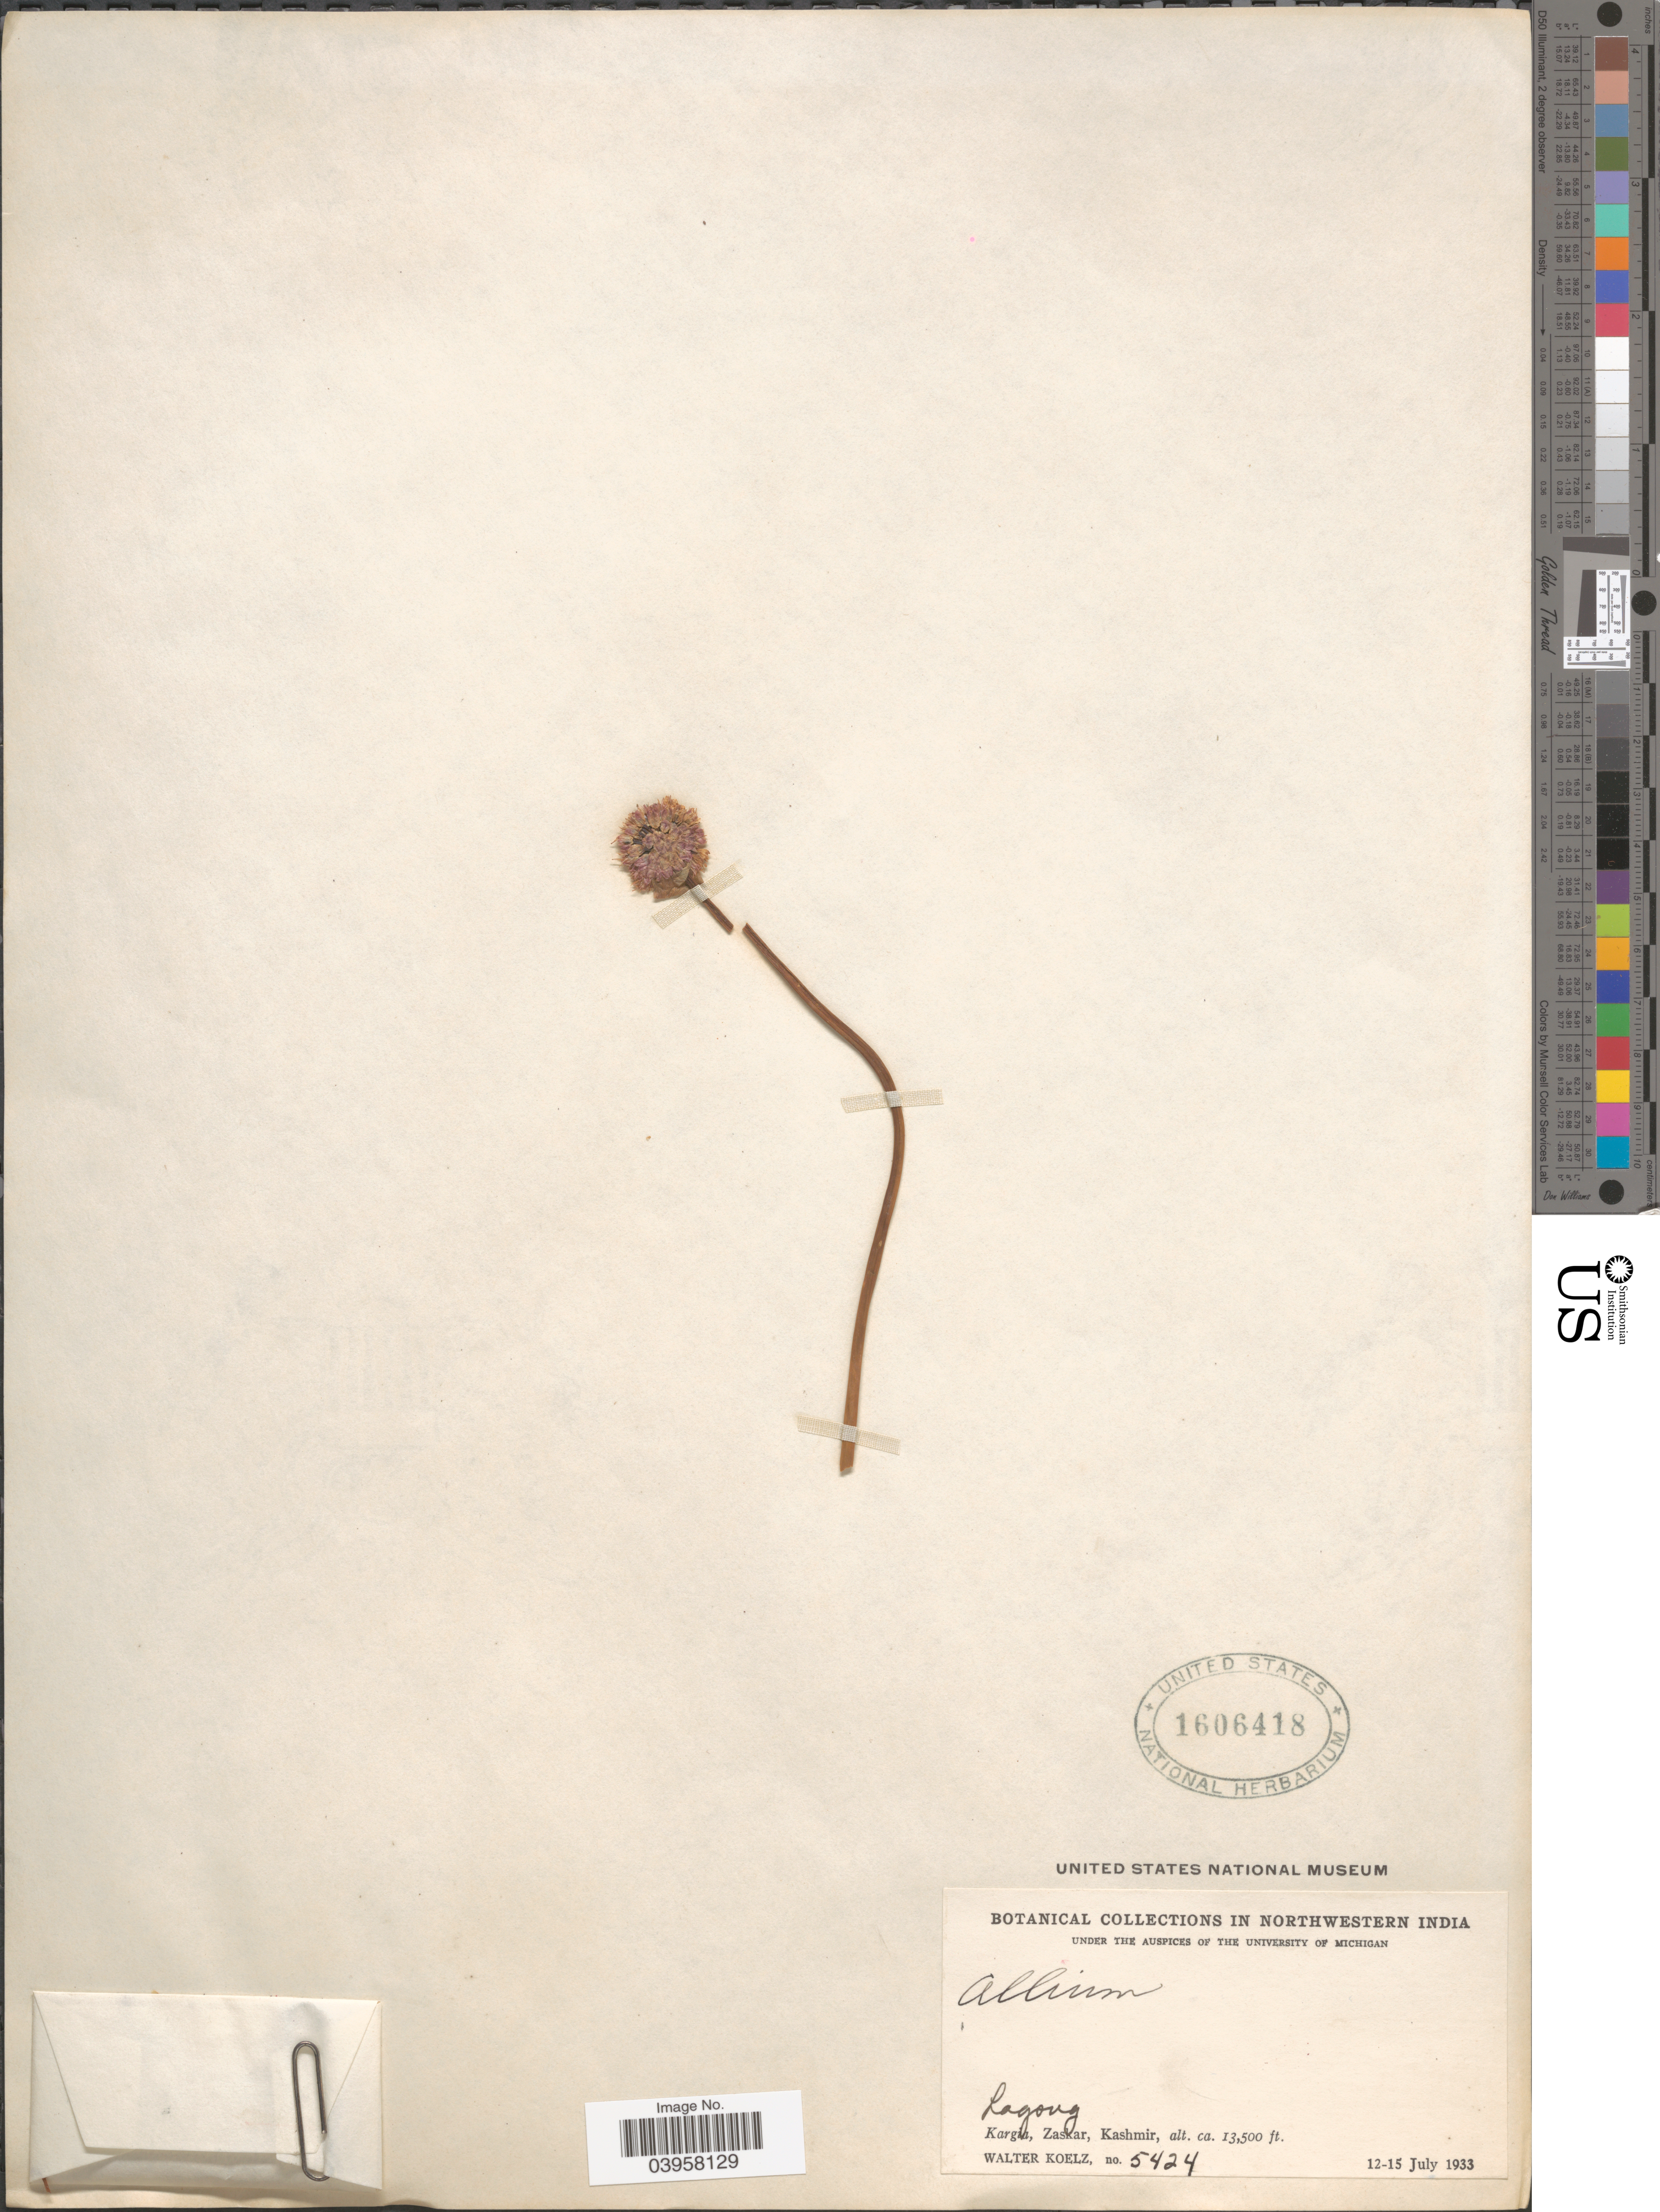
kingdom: Plantae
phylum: Tracheophyta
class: Liliopsida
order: Asparagales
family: Amaryllidaceae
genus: Allium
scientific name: Allium sp.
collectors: W. N. Koelz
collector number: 5424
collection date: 1933-07-12/1933-07-15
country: India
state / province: Jammu and Kashmir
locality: In Northwestern India. Kargia, Zaskar, Kashmir.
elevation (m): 4115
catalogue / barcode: US 1606418